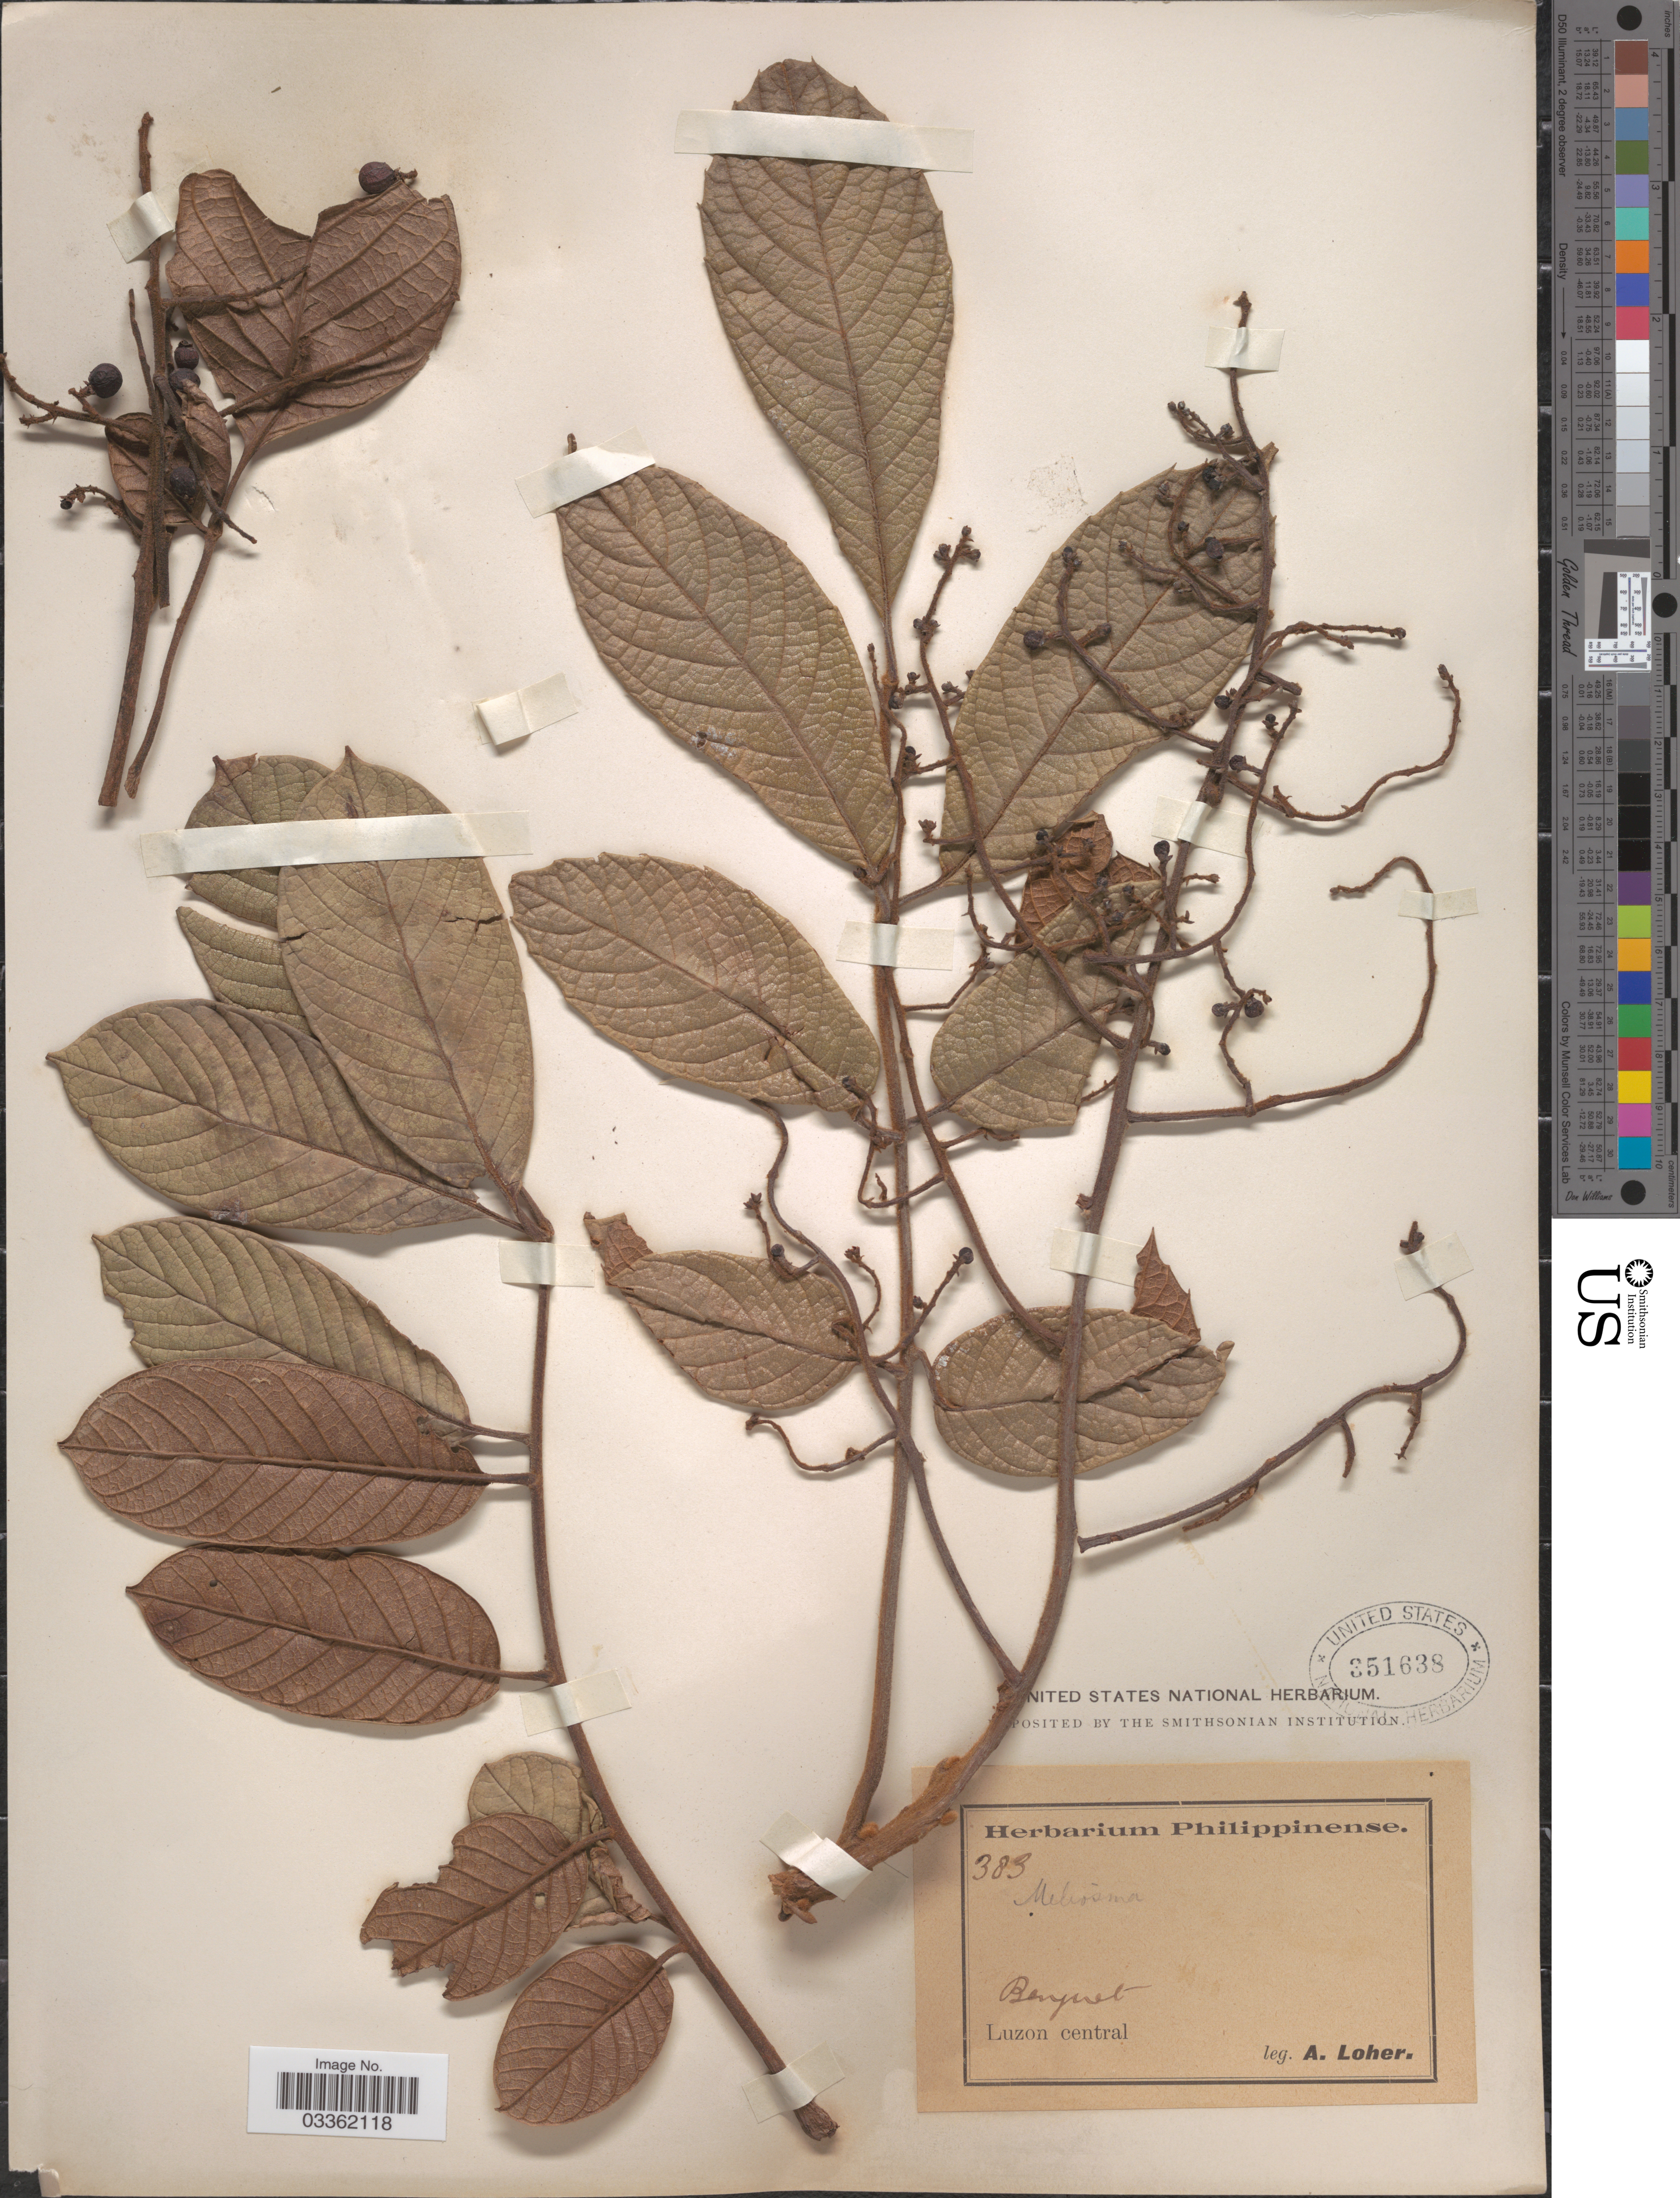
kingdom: Plantae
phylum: Tracheophyta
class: Magnoliopsida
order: Proteales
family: Sabiaceae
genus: Meliosma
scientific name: Meliosma sp.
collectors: A. Loher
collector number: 383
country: Philippines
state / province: Central Luzon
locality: Benguet. Luzon central.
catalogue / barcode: US 351638